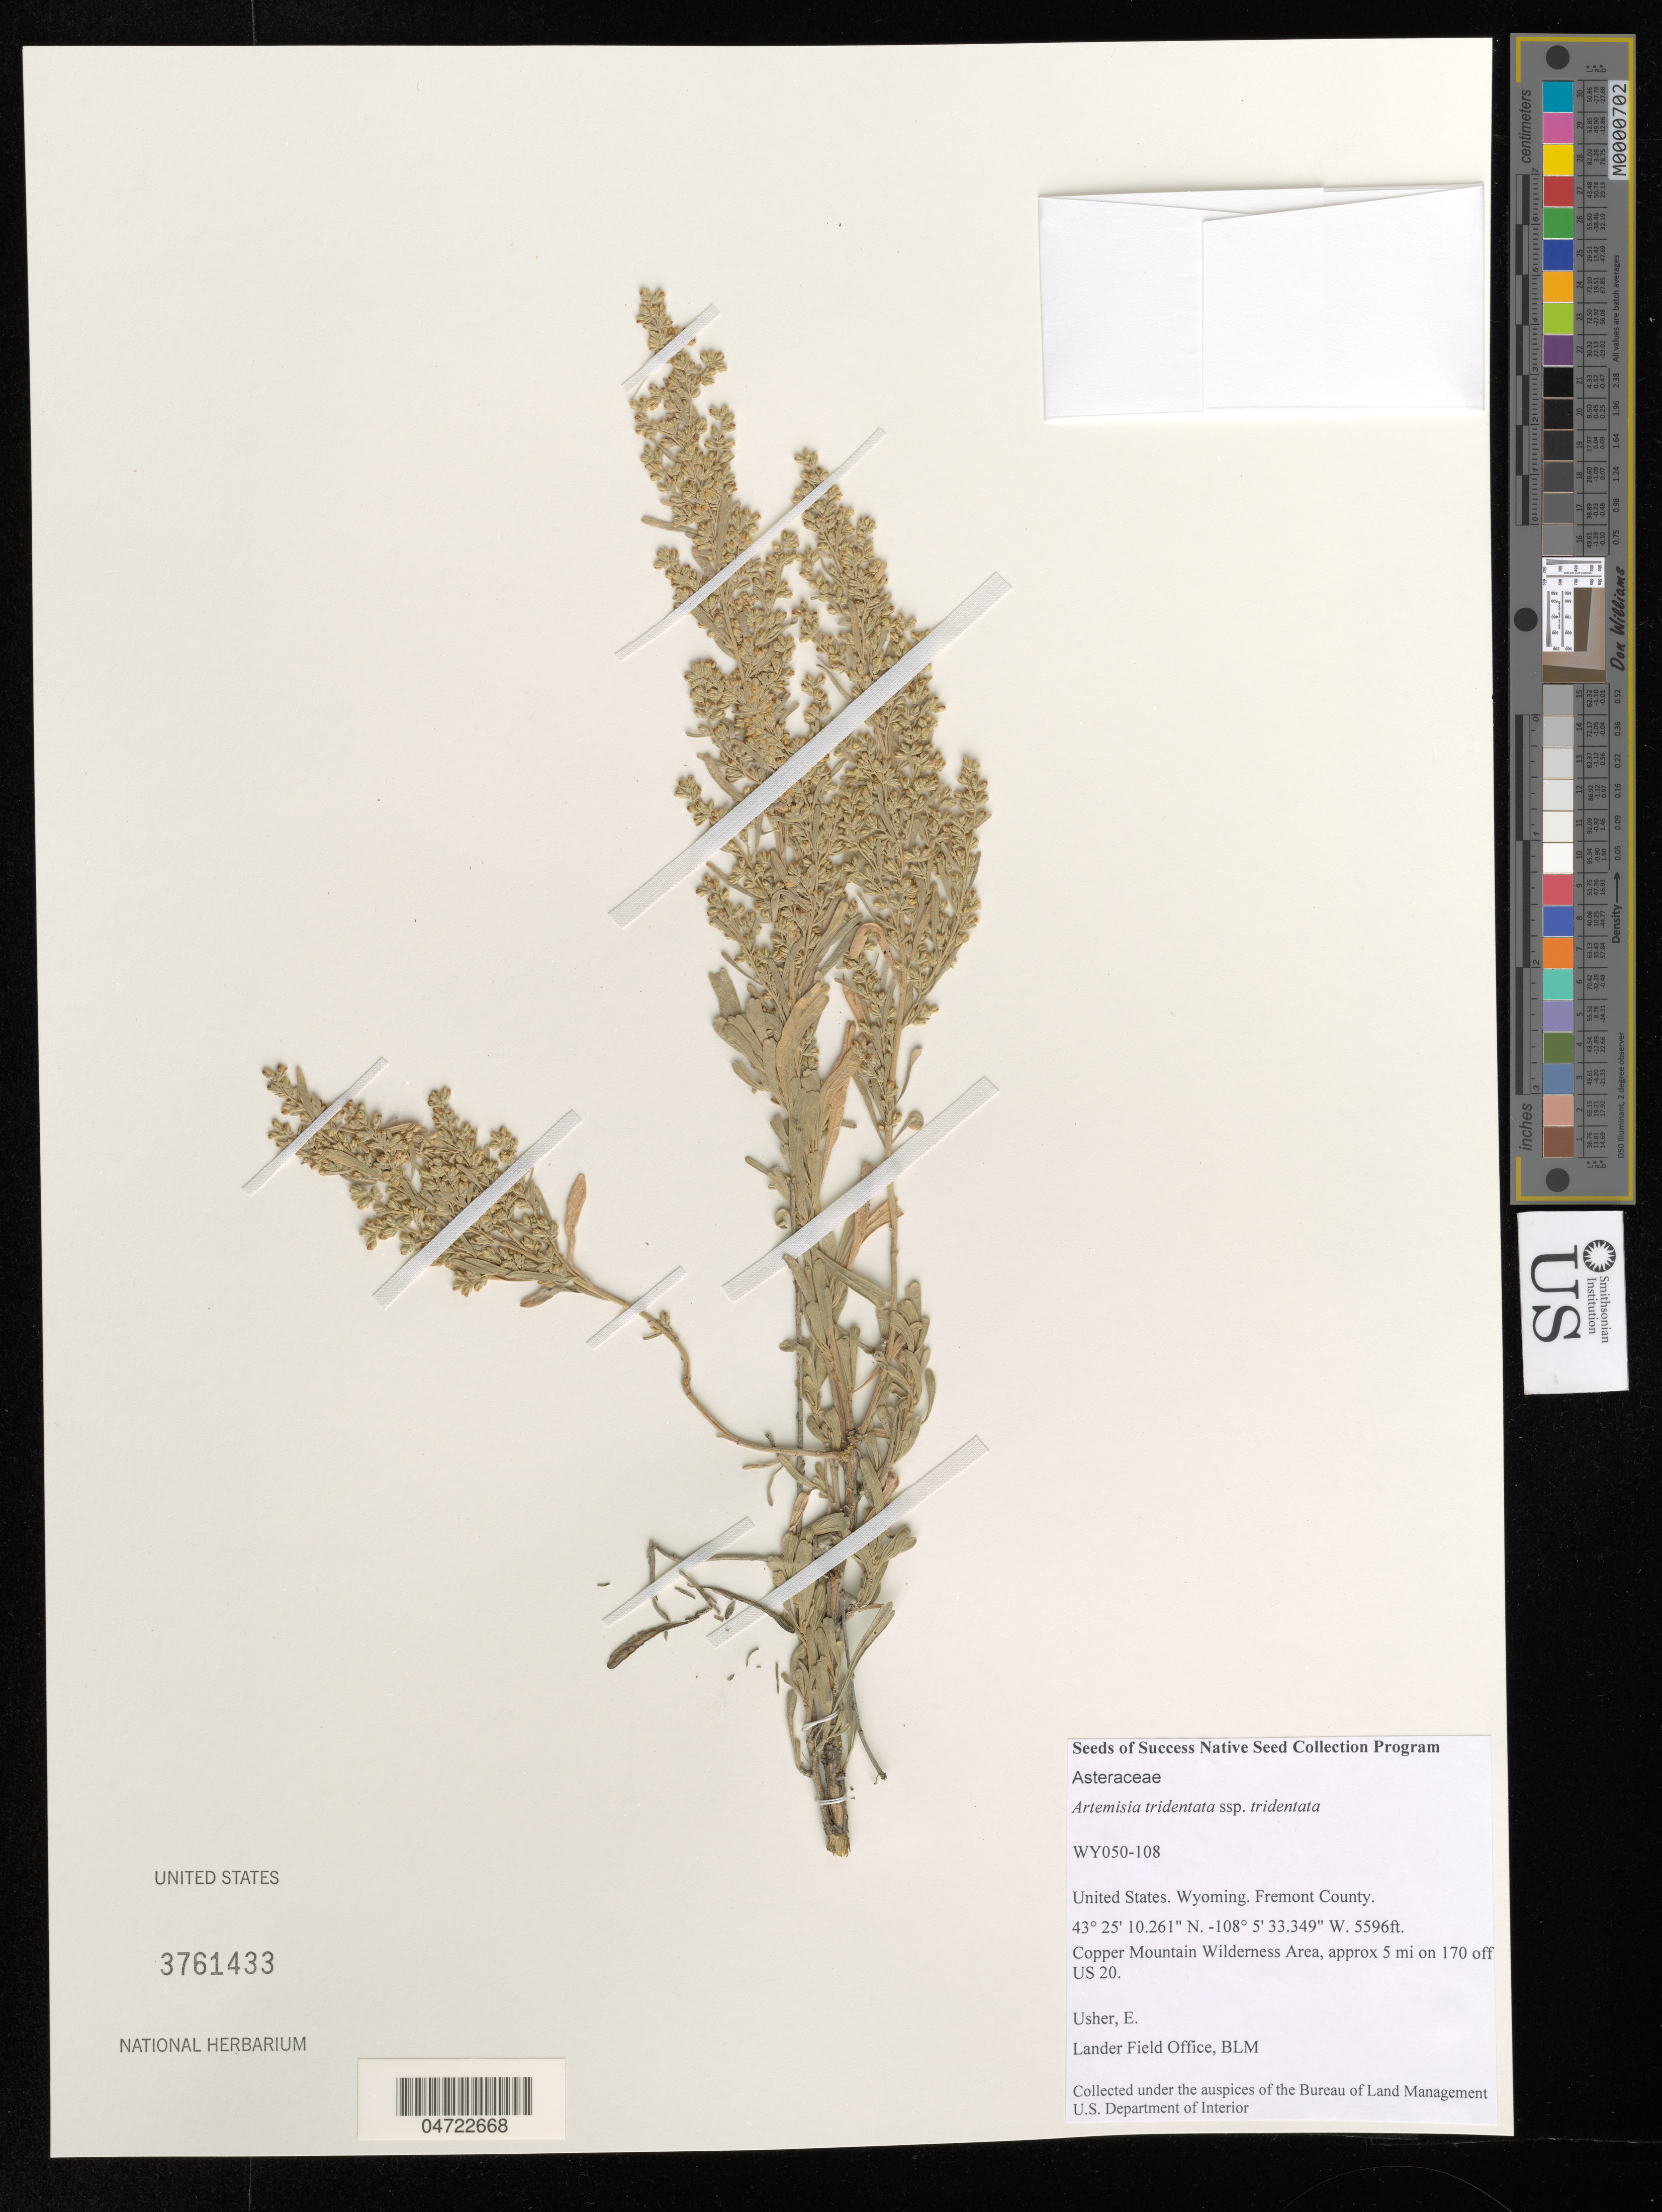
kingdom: Plantae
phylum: Tracheophyta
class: Magnoliopsida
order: Asterales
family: Asteraceae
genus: Artemisia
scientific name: Artemisia tridentata subsp. tridentata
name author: Nutt.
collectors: E. Usher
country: United States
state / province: Wyoming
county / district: Fremont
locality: Fremont County. Copper Mountain Wilderness Area, approx 5 mi on 170 off US 20.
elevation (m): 1706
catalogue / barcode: US 3761433